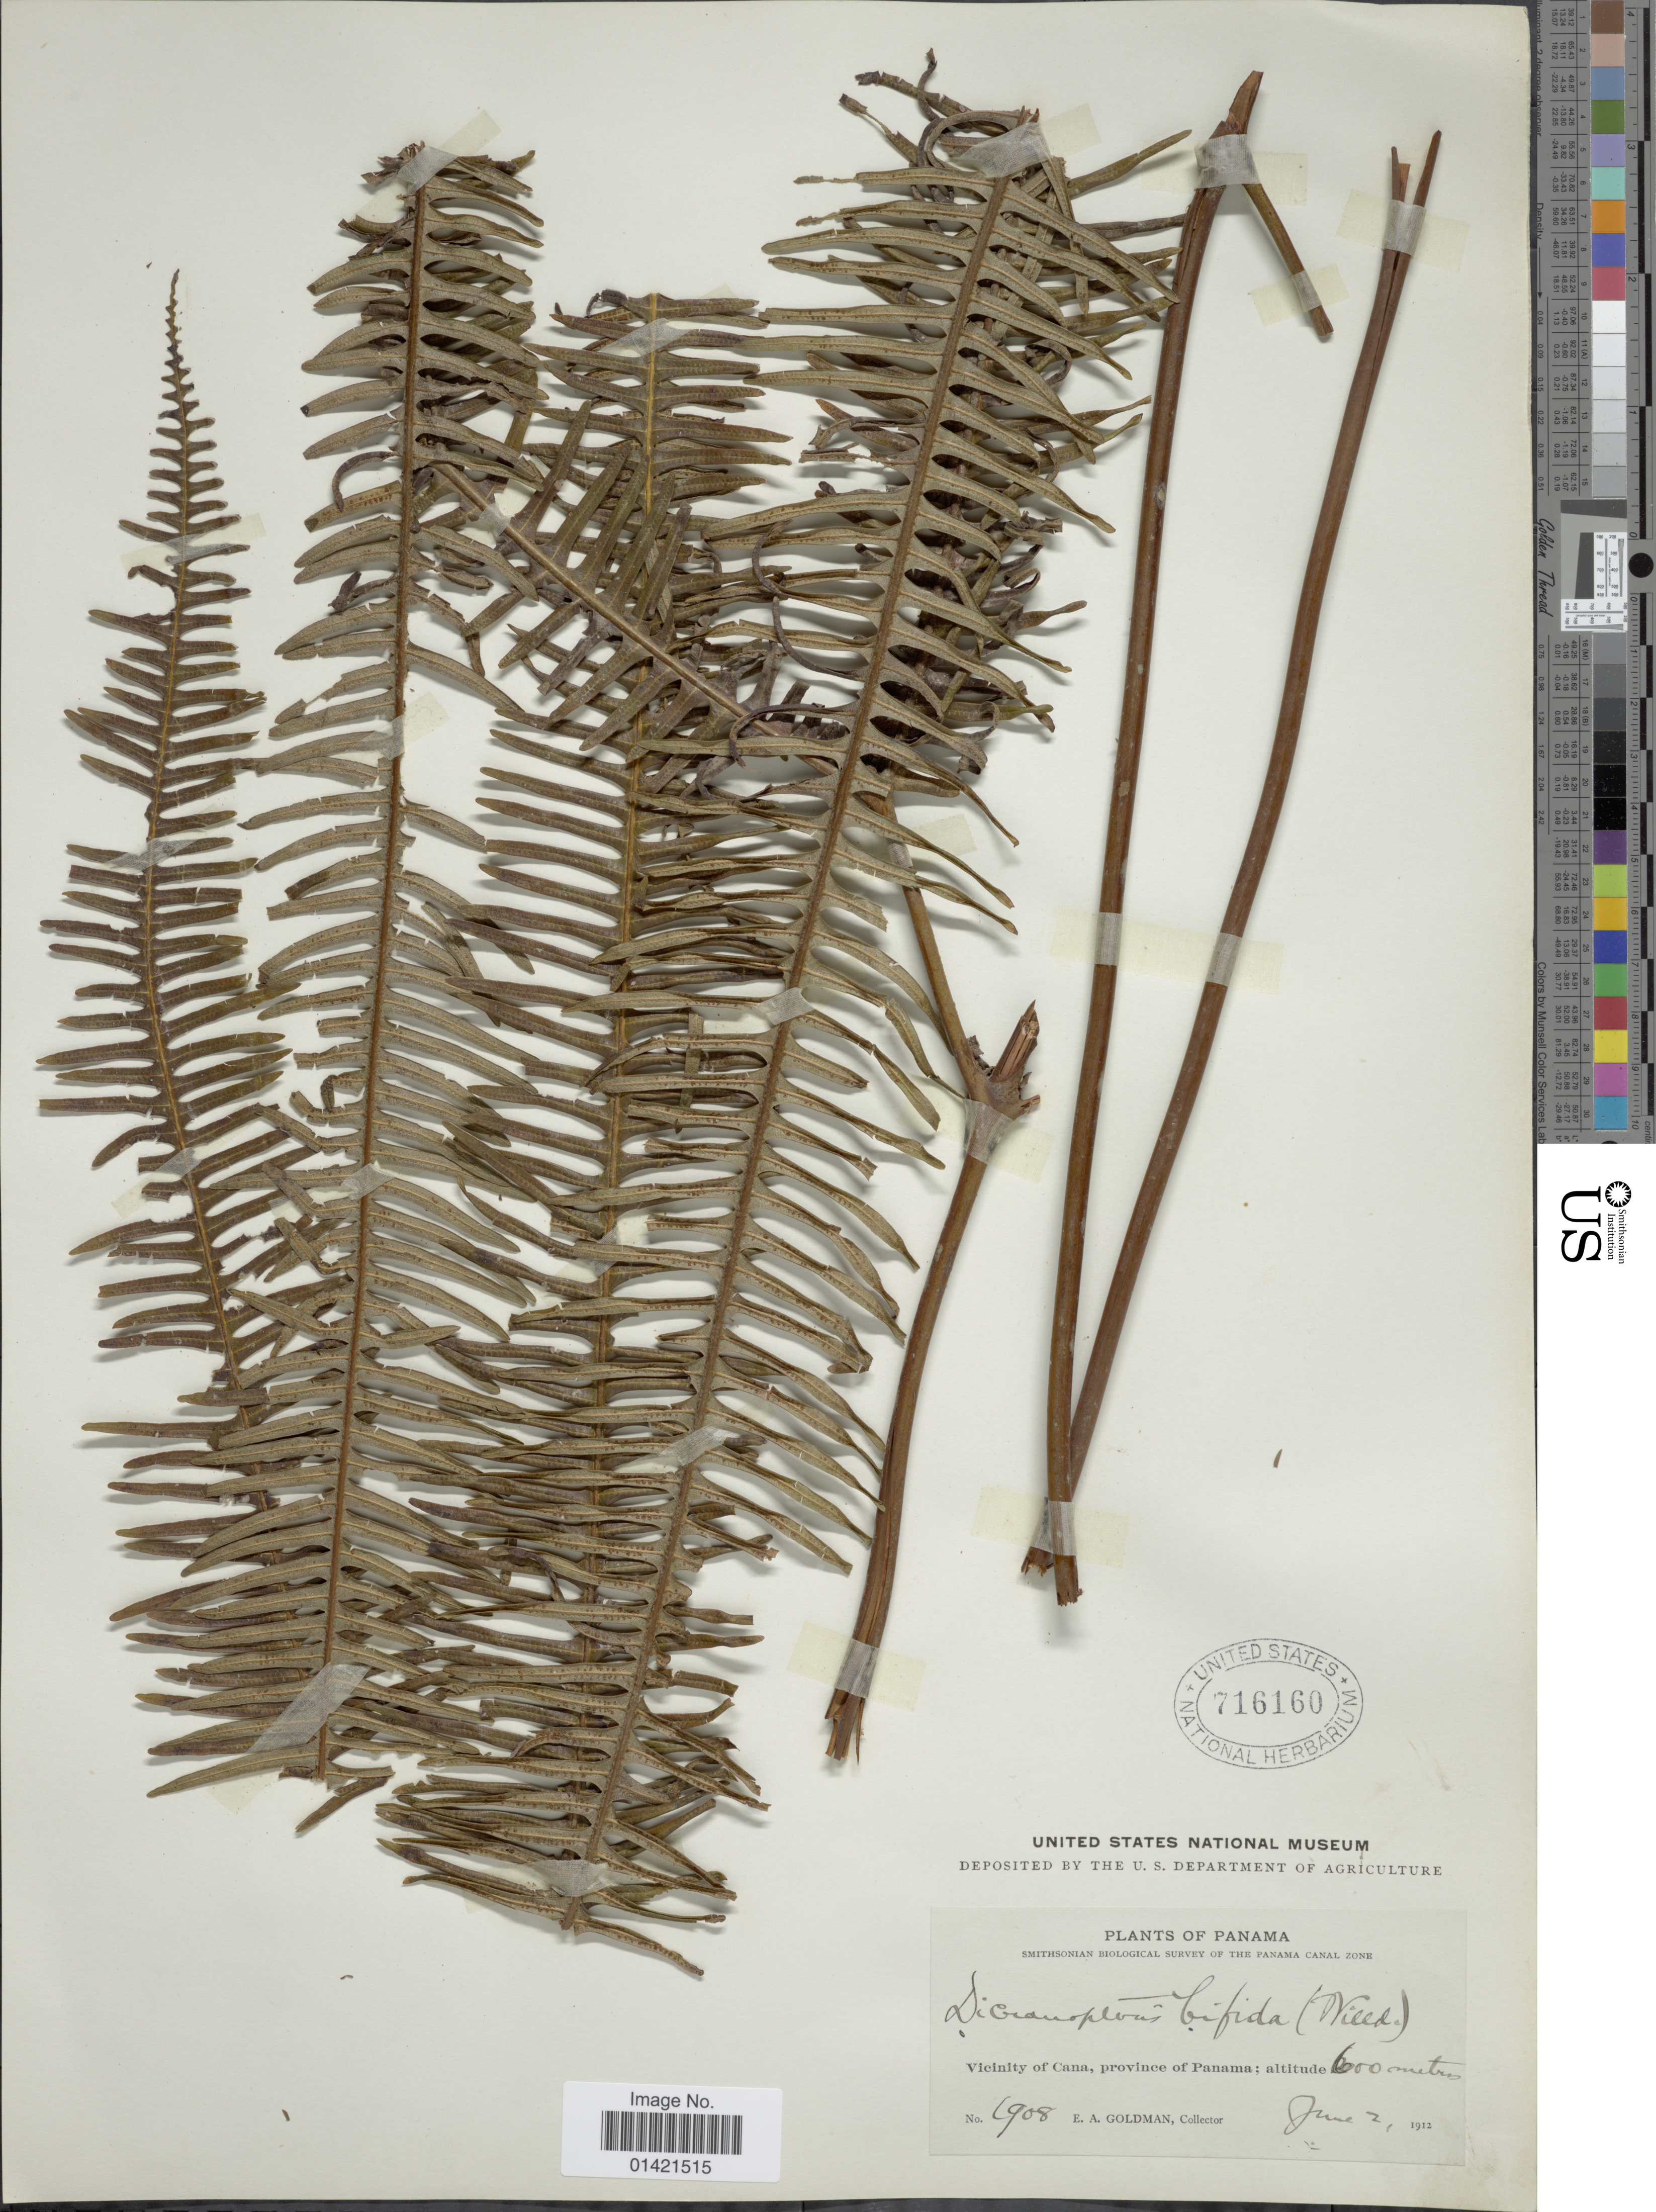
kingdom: Plantae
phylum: Tracheophyta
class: Polypodiopsida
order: Gleicheniales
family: Gleicheniaceae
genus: Sticherus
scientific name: Sticherus bifidus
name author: (Willd.) Ching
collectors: E. A. Goldman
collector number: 1908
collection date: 1912-06-02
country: Panama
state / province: Panamá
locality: Vicinity of Cana, province of Panama.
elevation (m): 600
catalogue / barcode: US 716160